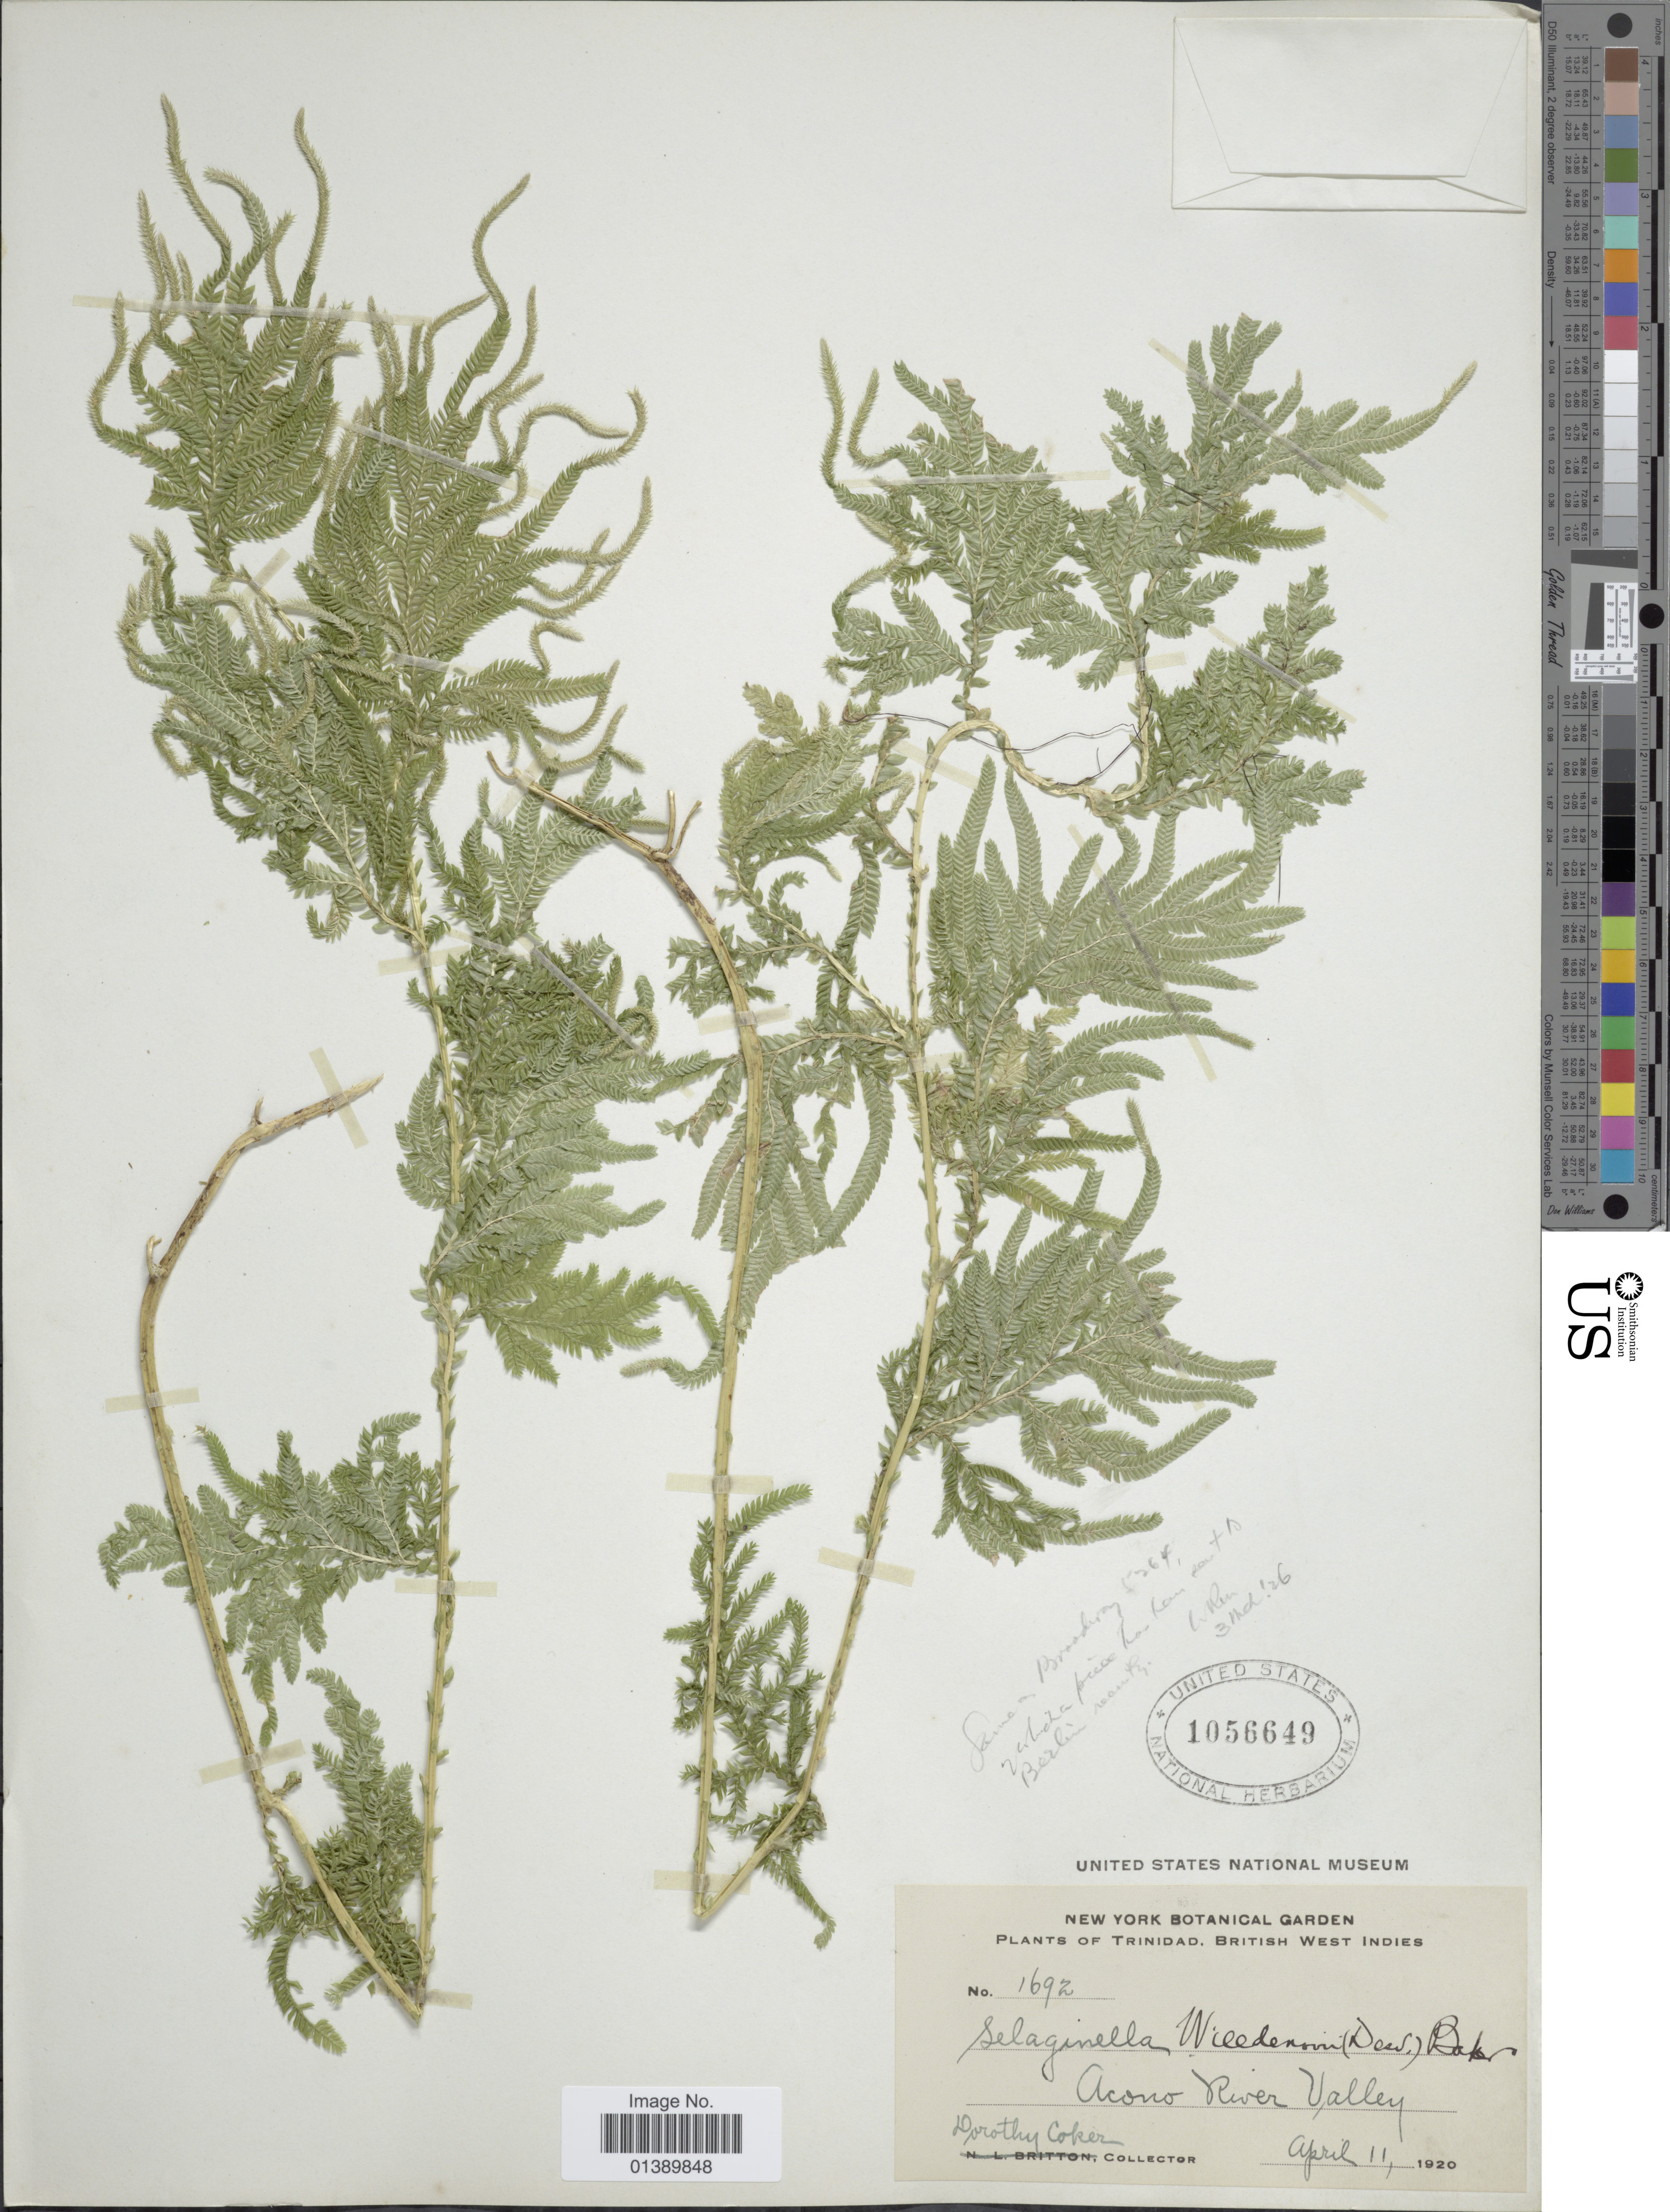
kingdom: Plantae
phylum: Tracheophyta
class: Lycopodiopsida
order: Selaginellales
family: Selaginellaceae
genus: Selaginella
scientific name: Selaginella plana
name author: (Desv. ex Poir.) Hieron.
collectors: D. Coker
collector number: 1692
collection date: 1920-04-11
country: Trinidad and Tobago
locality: Trinidad, British West Indies, Acono River Valley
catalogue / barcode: US 1056649